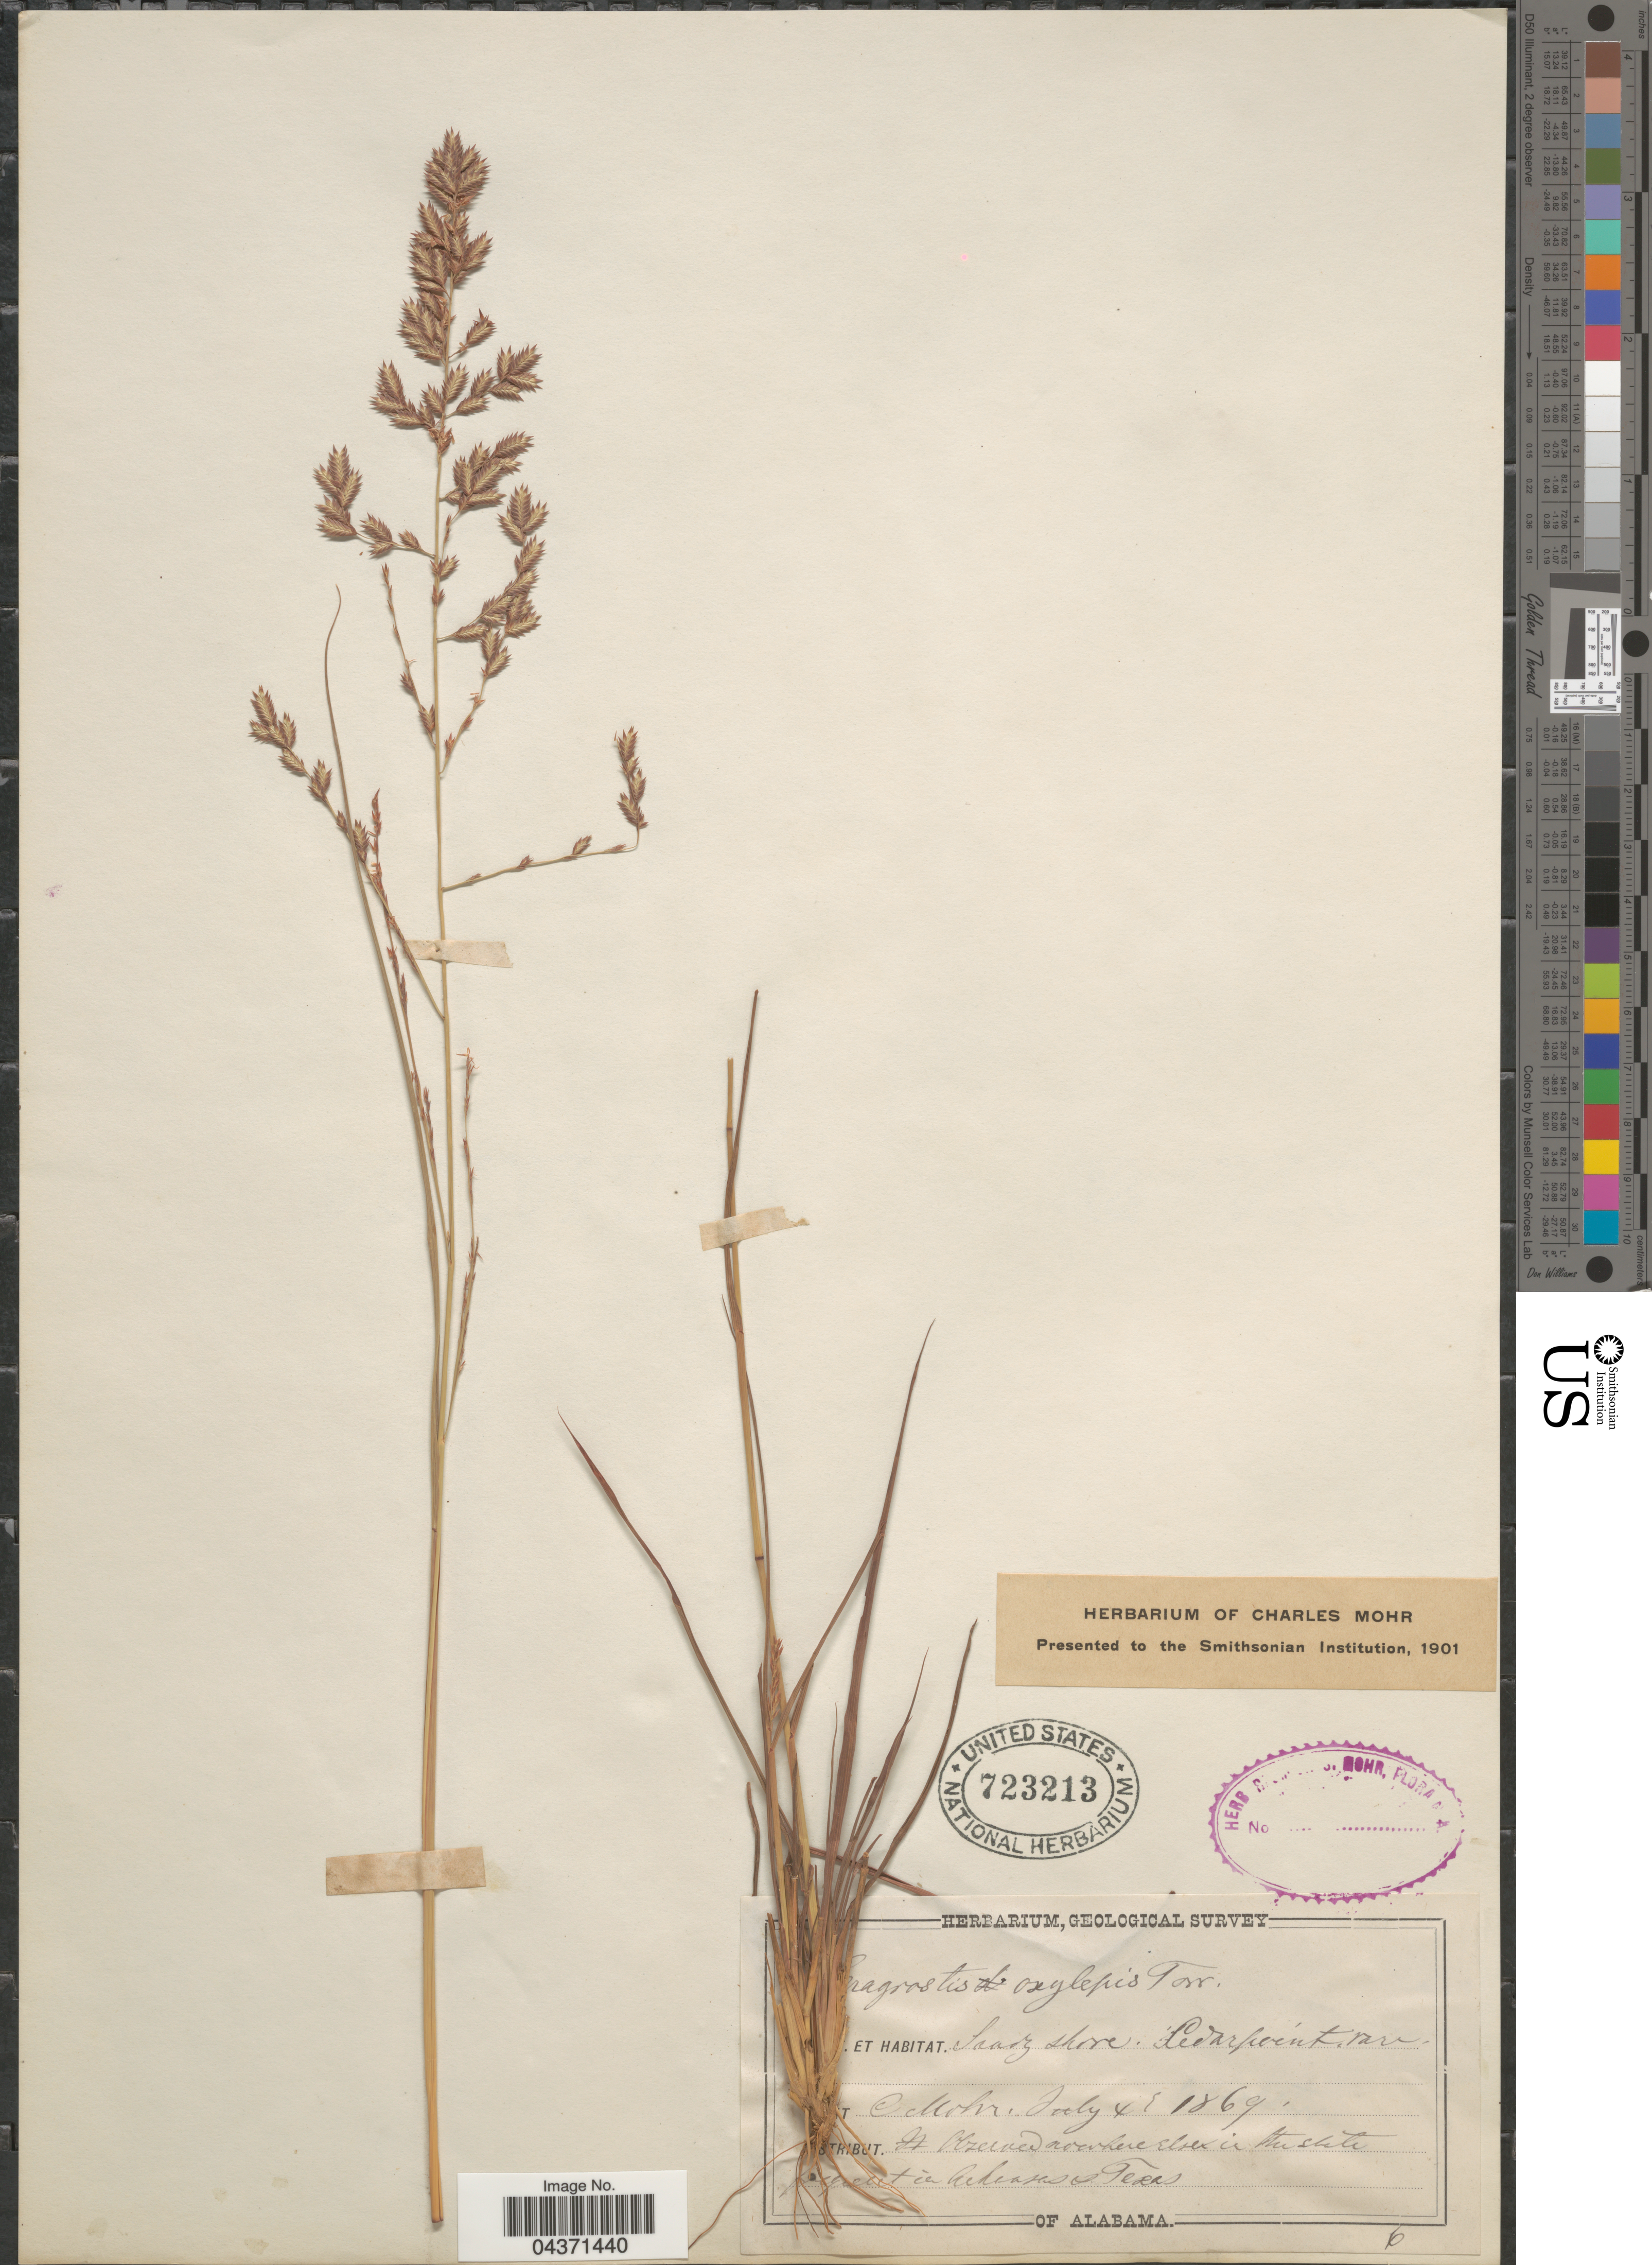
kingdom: Plantae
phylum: Tracheophyta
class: Liliopsida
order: Poales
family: Poaceae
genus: Eragrostis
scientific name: Eragrostis secundiflora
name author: J. Presl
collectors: C. T. Mohr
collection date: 1869-07-04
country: United States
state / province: Texas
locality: Geological Survey.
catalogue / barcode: US 723213